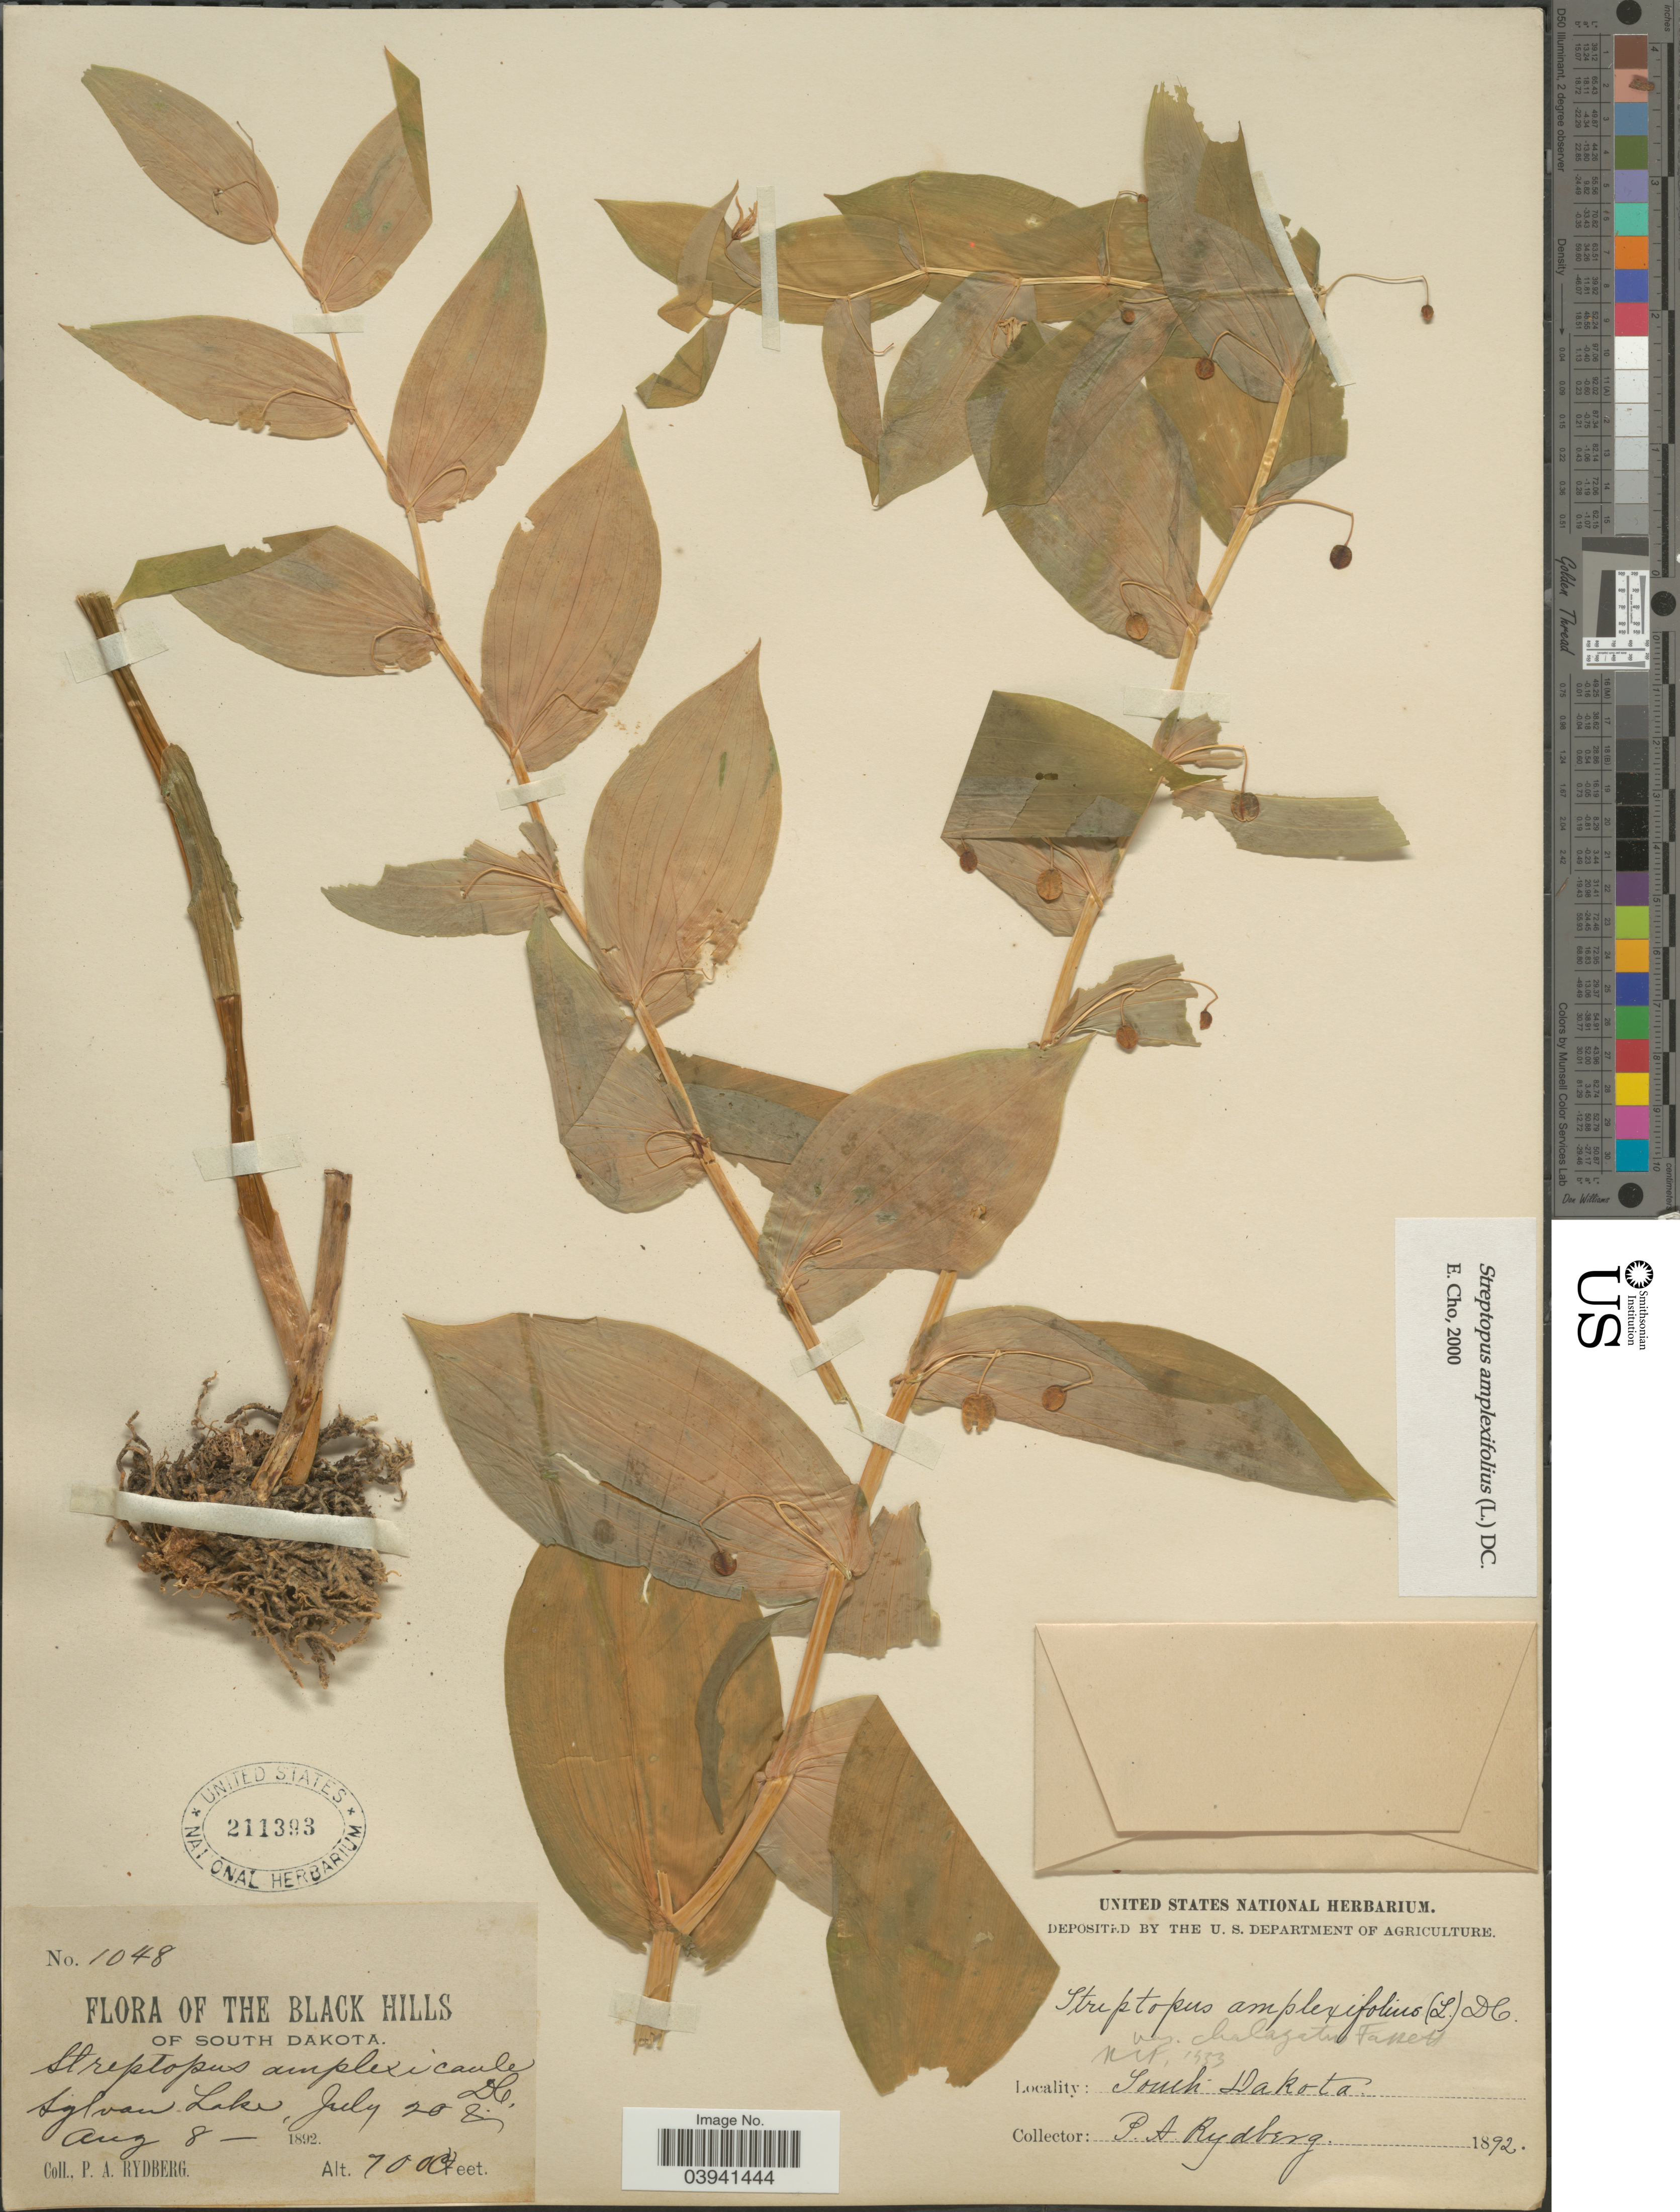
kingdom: Plantae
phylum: Tracheophyta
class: Liliopsida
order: Liliales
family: Liliaceae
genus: Streptopus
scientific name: Streptopus amplexifolius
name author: (L.) DC.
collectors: P. A. Rydberg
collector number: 1048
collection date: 1892-07-20/1892-08-08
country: United States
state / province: South Dakota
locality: The Black Hills of South Dakota. Sylvan Lake.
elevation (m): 2134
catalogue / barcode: US 211393